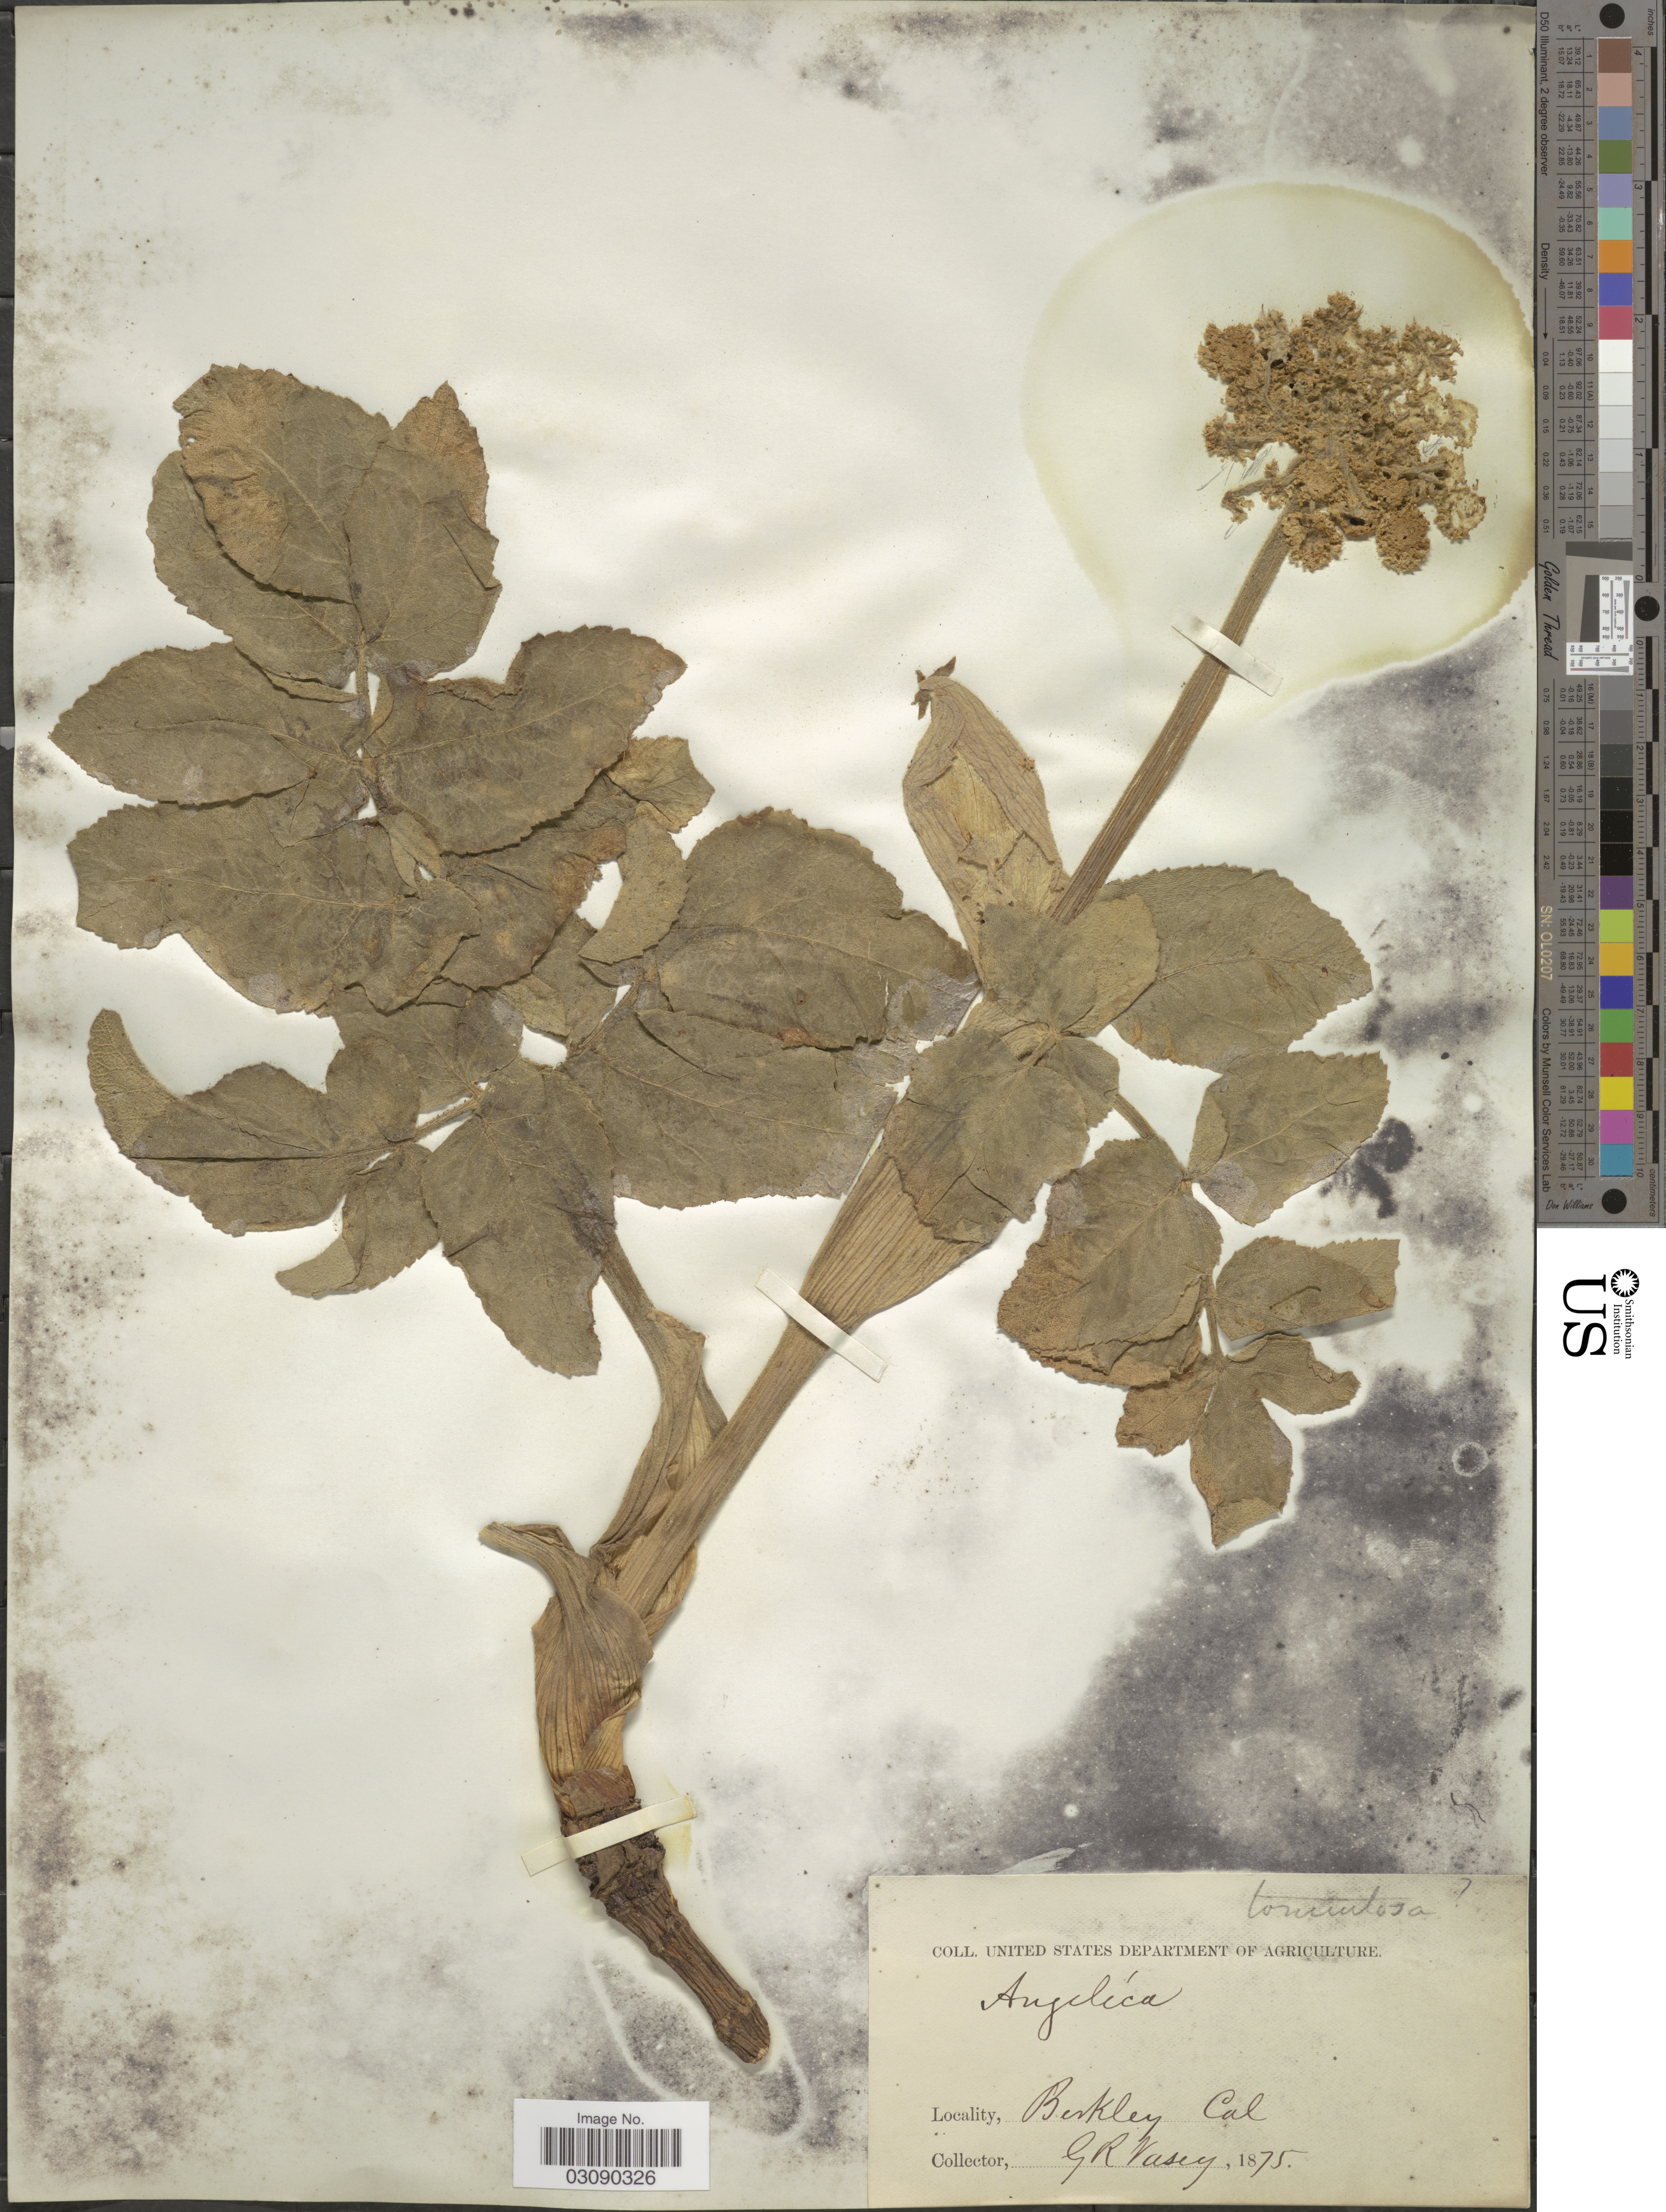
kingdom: Plantae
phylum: Tracheophyta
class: Magnoliopsida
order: Apiales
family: Apiaceae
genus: Angelica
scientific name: Angelica hendersonii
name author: J.M. Coult. & Rose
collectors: G. R. Vasey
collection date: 1875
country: United States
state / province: California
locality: Berkley.